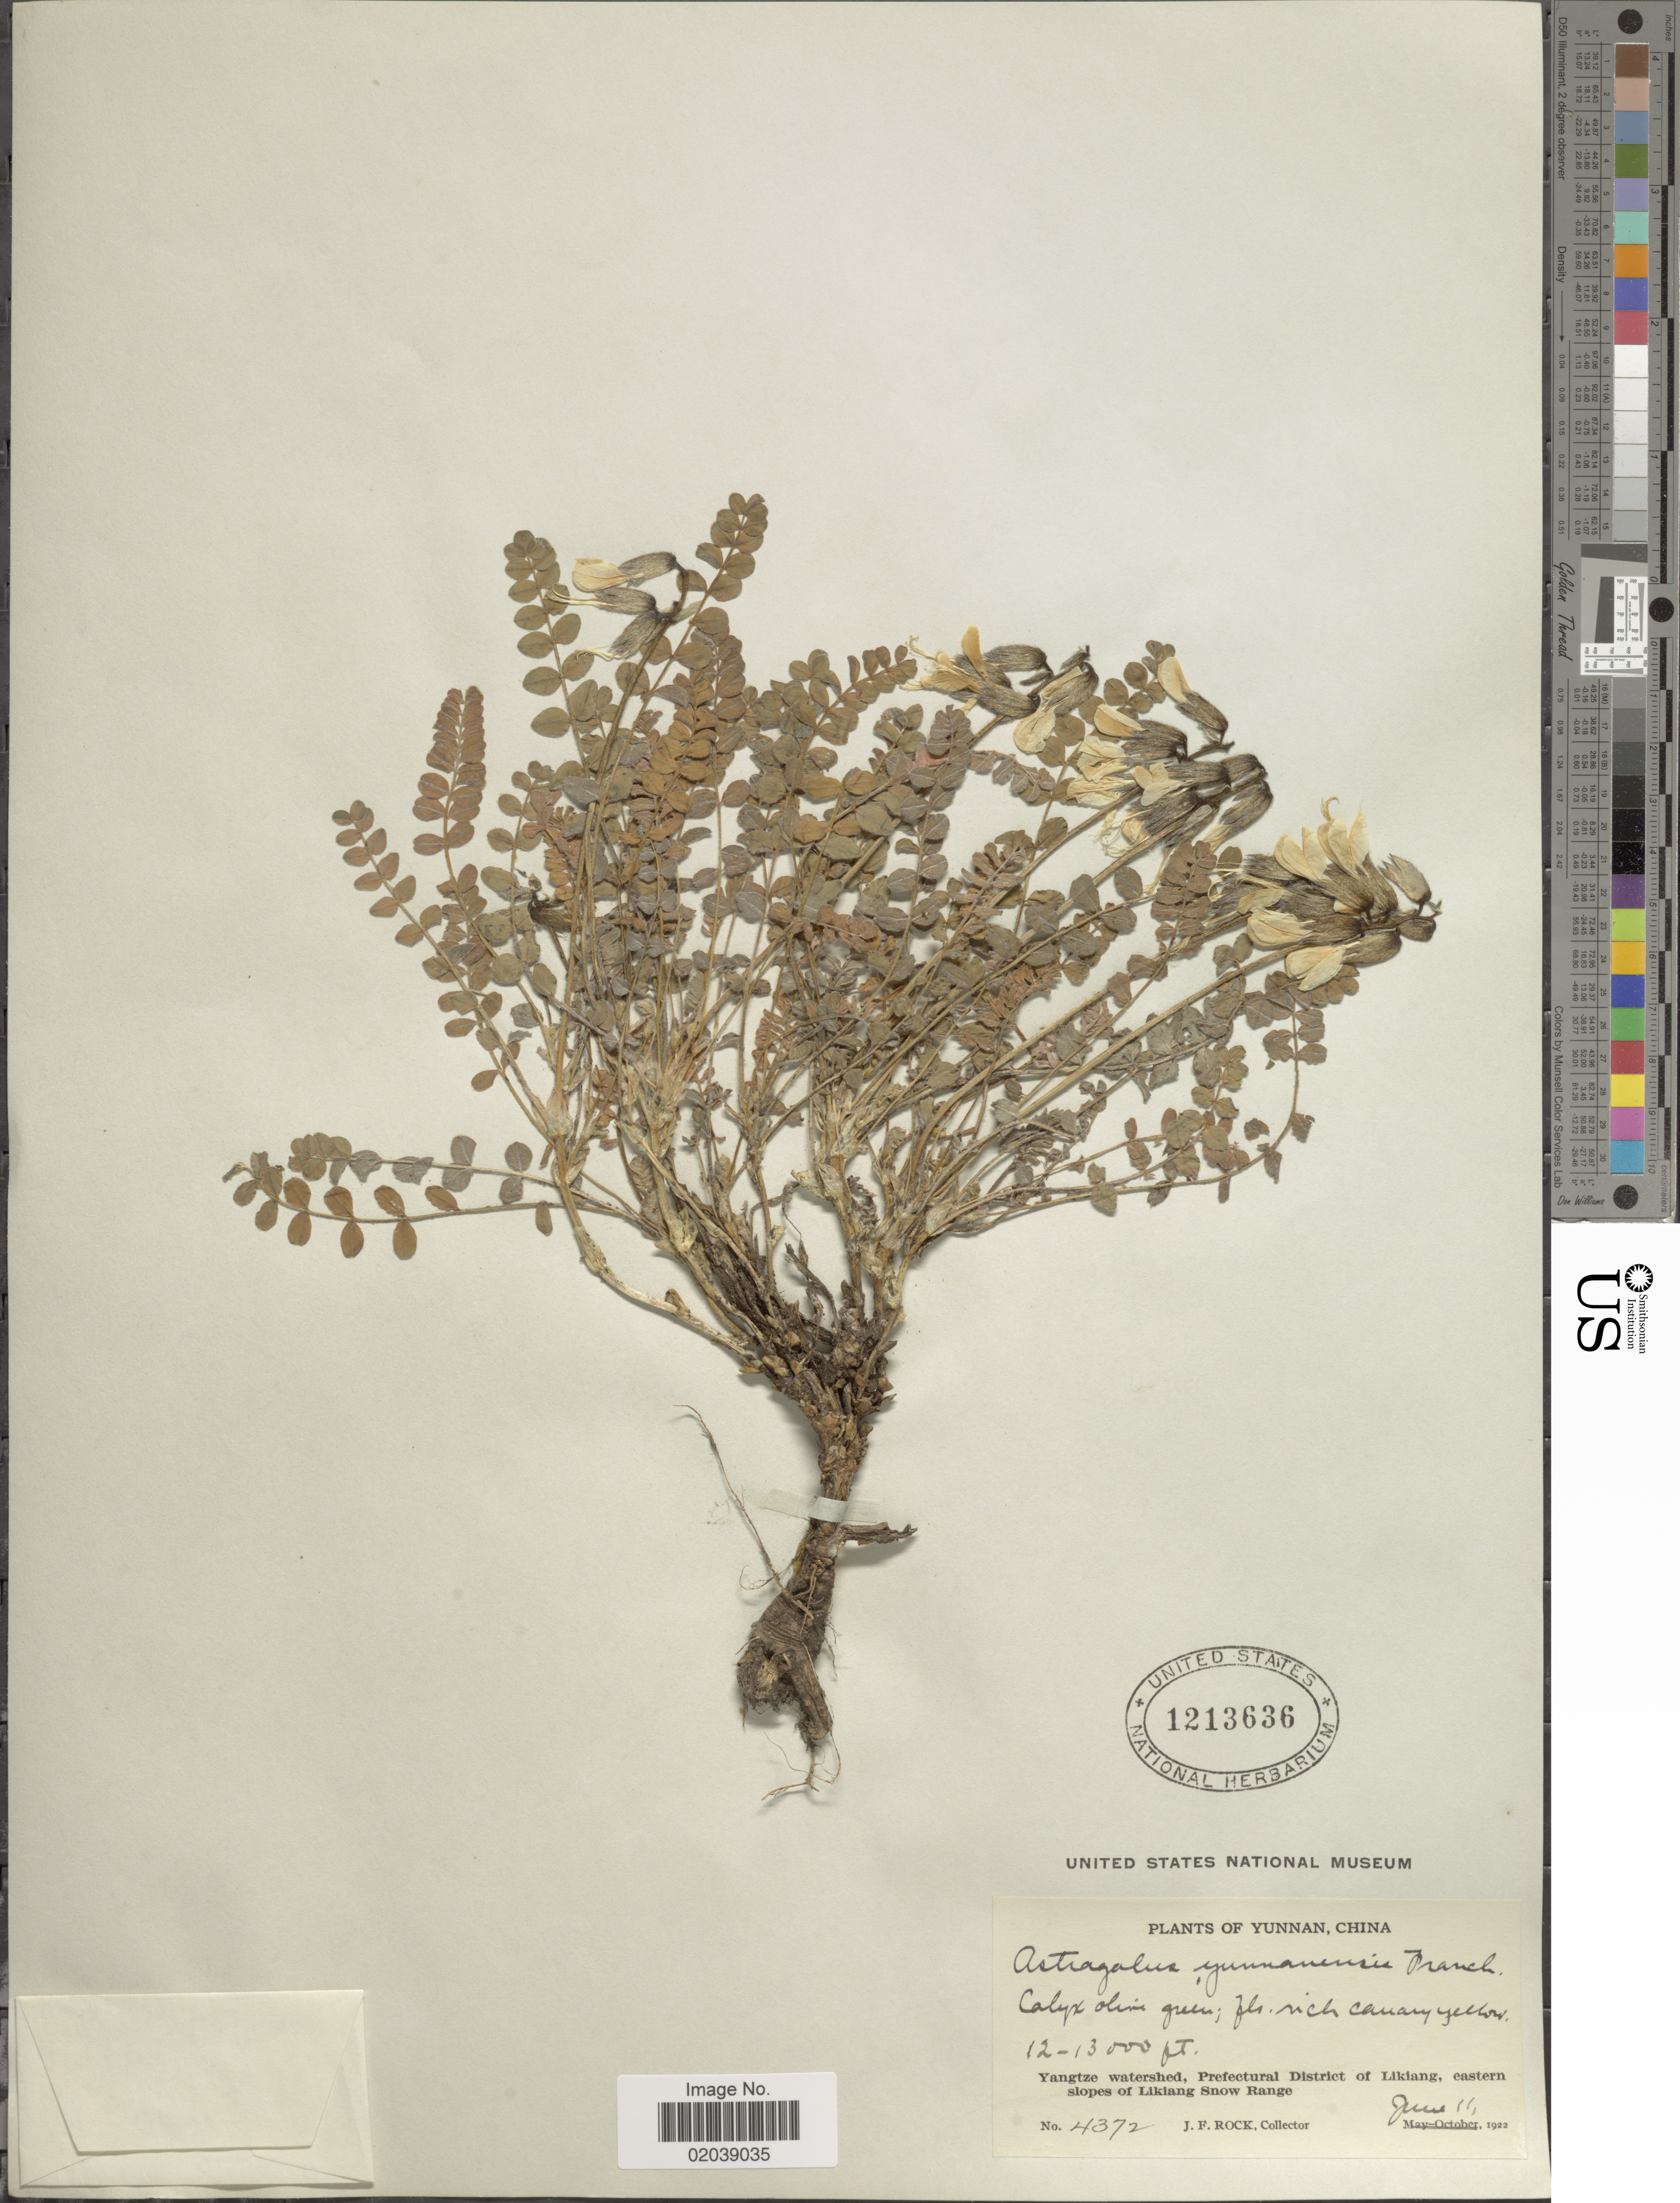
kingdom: Plantae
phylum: Tracheophyta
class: Magnoliopsida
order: Fabales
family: Fabaceae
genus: Astragalus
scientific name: Astragalus yunnanensis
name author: Franch.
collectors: J. Rock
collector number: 4372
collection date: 1922-06-11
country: China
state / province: Yunnan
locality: Yangtze watershed, Prefectural District of Likiang, eastern slopes of Likiang Snow Range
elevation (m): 3658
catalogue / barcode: US 1213636